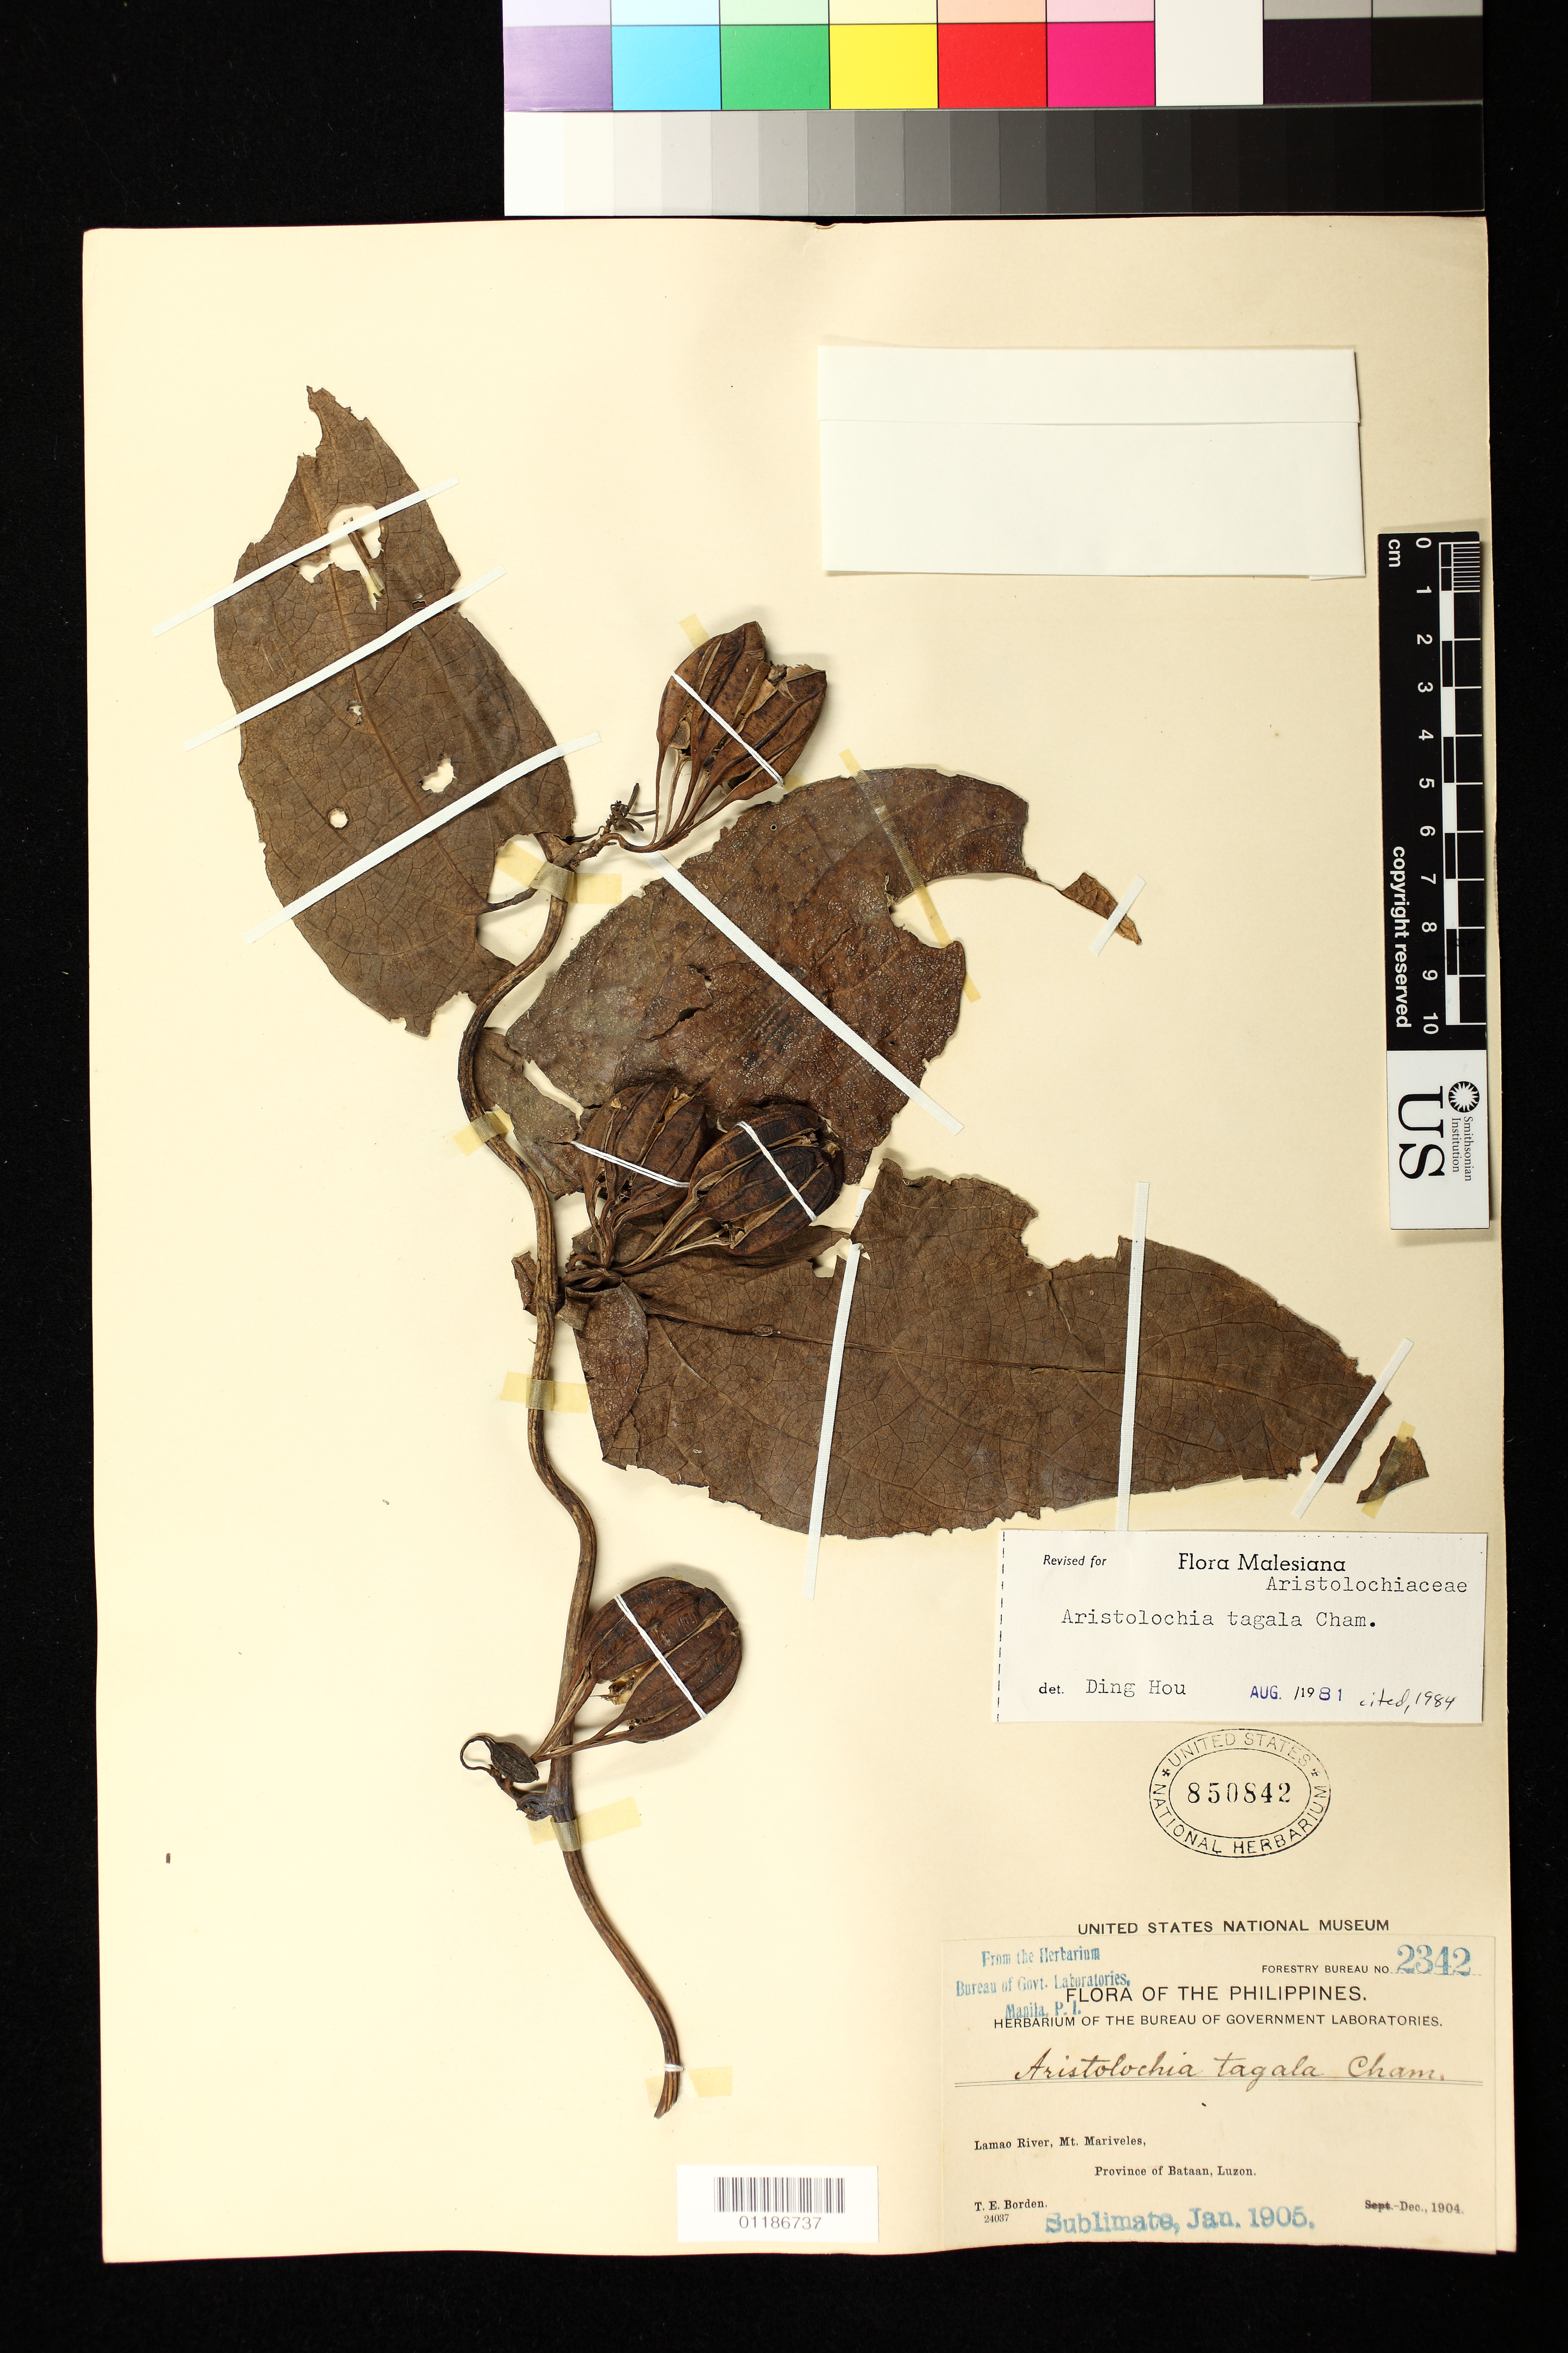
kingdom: Plantae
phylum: Tracheophyta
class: Magnoliopsida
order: Piperales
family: Aristolochiaceae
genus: Aristolochia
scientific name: Aristolochia tagala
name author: Cham.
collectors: T. E. Borden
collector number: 2342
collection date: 1904-09/1904-12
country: Philippines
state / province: Central Luzon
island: Luzon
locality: Lamao River, Mt. Mariveles, Bataan Province, Luzon.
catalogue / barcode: US 850842